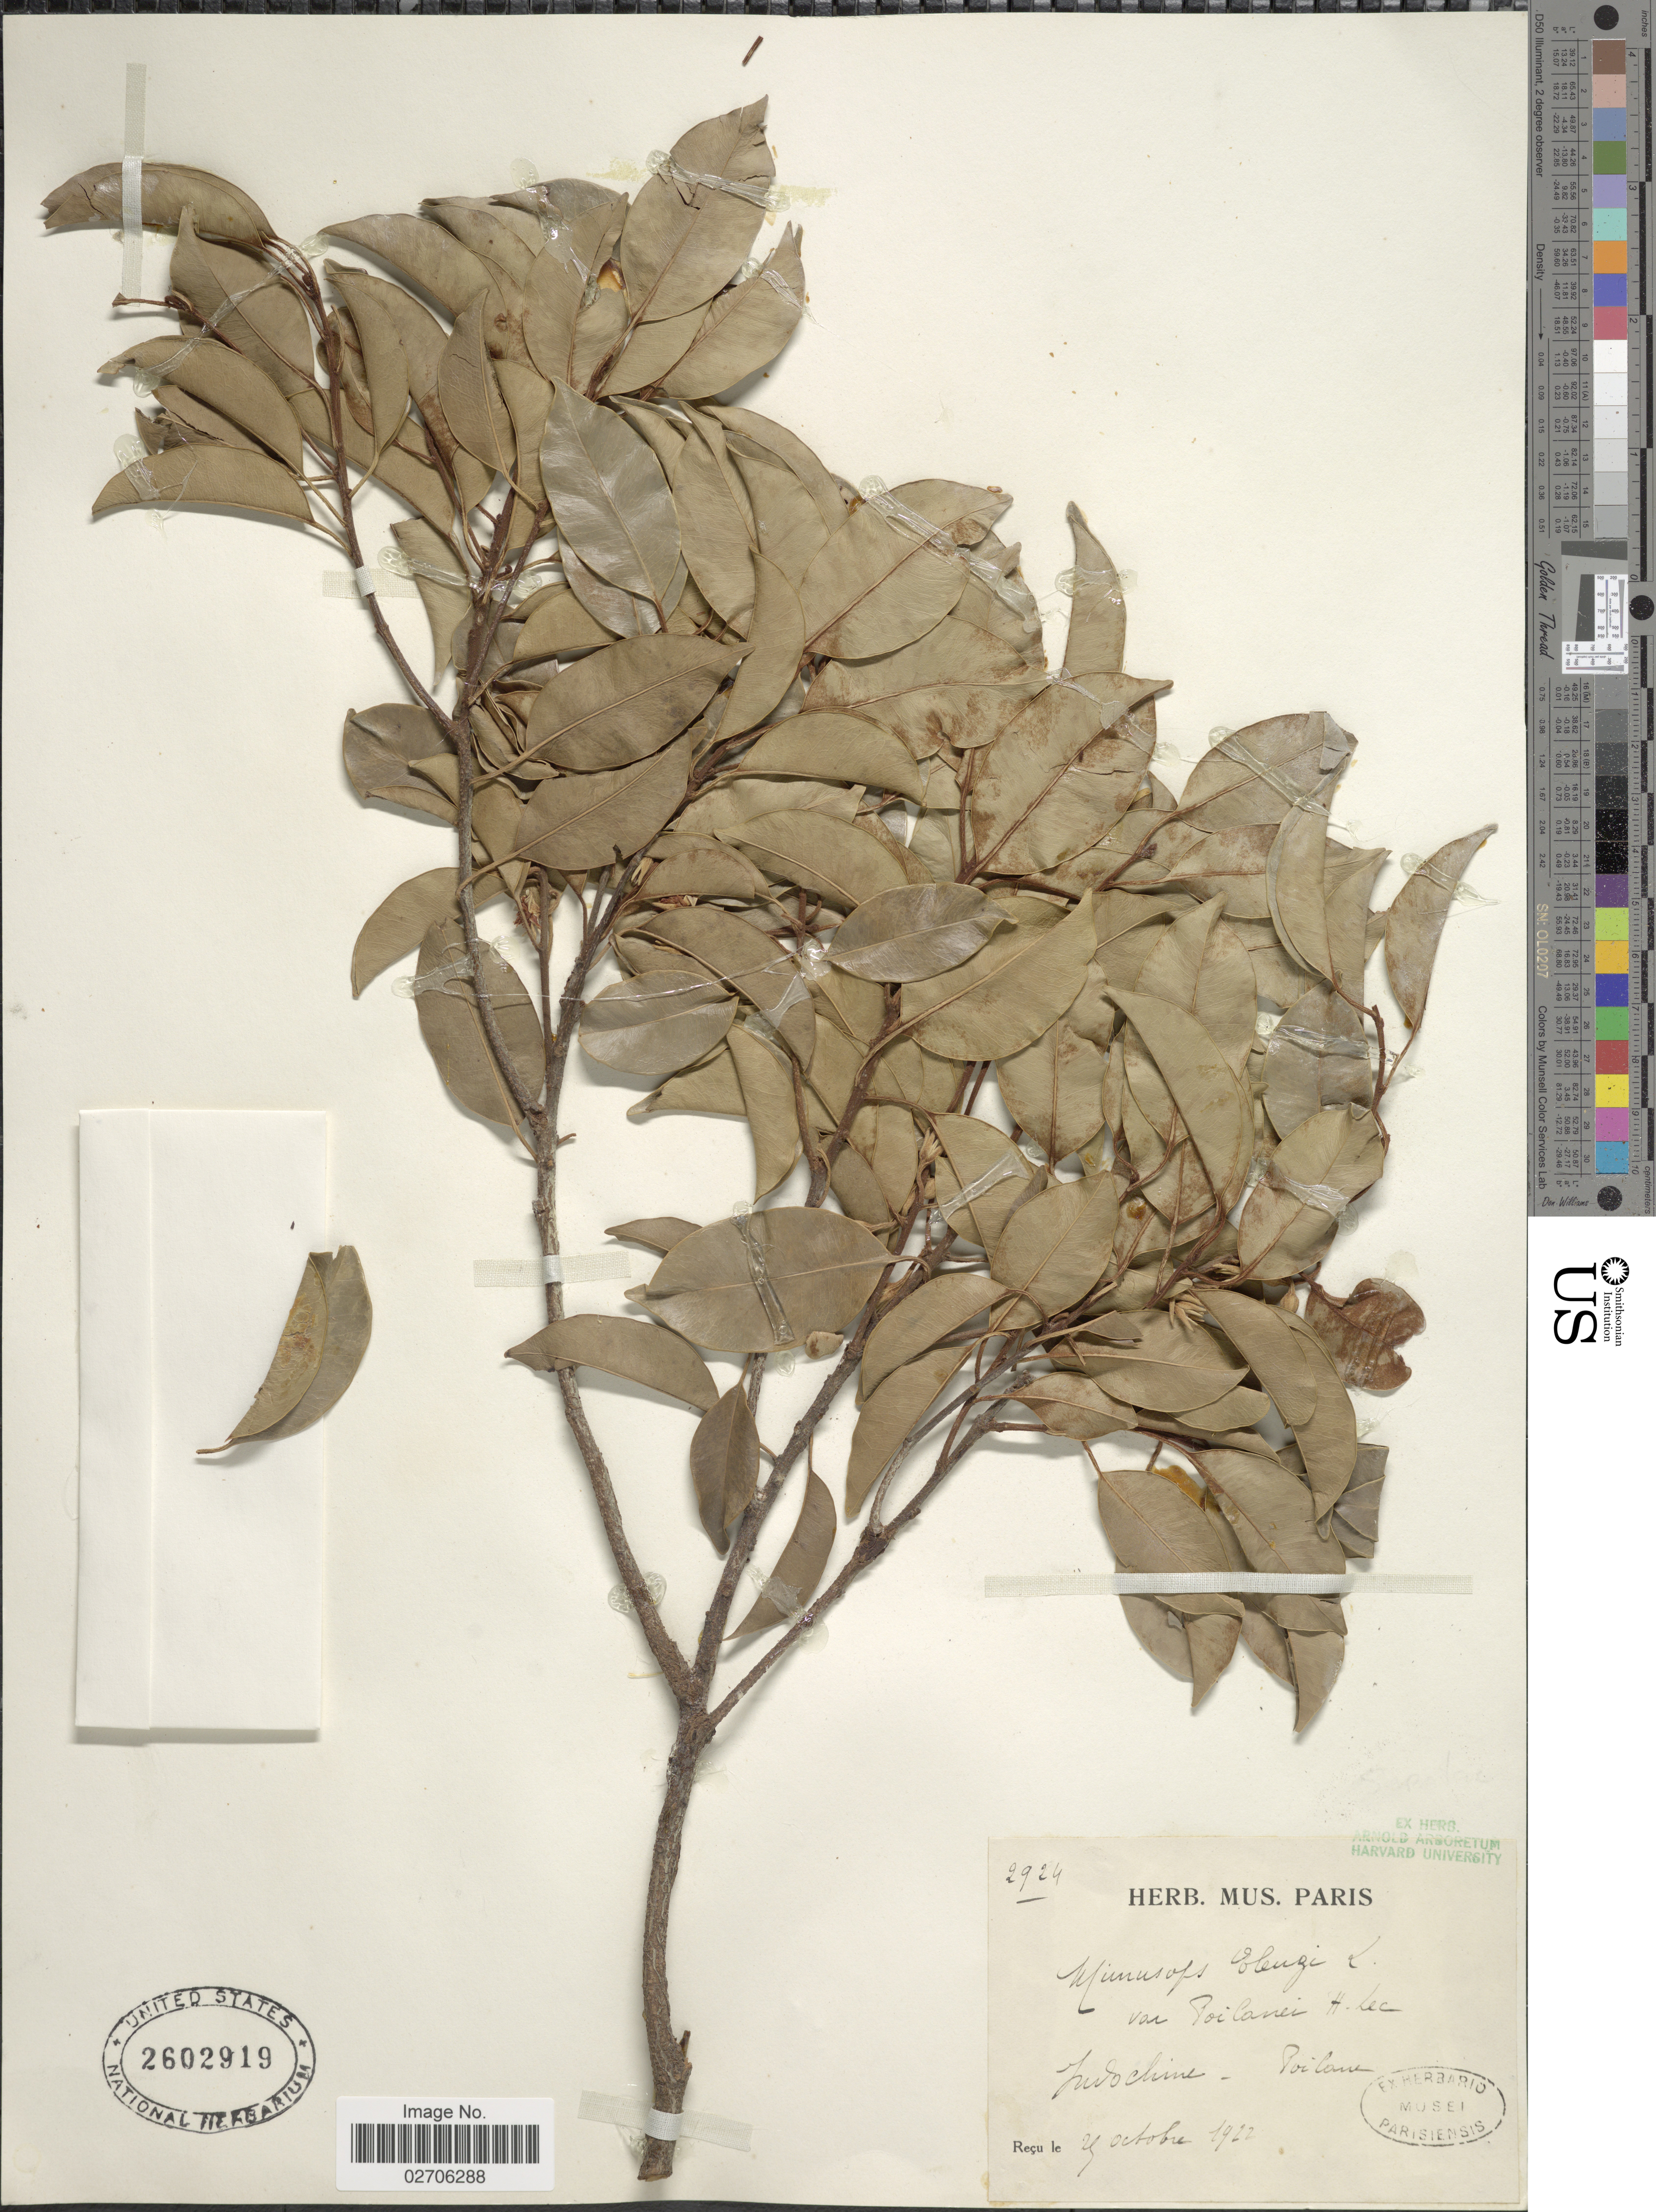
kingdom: Plantae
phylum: Tracheophyta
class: Magnoliopsida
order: Ericales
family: Sapotaceae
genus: Mimusops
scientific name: Mimusops djave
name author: Engl.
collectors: -. Poilane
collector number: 2924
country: Vietnam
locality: Indochine.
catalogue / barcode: US 2602919